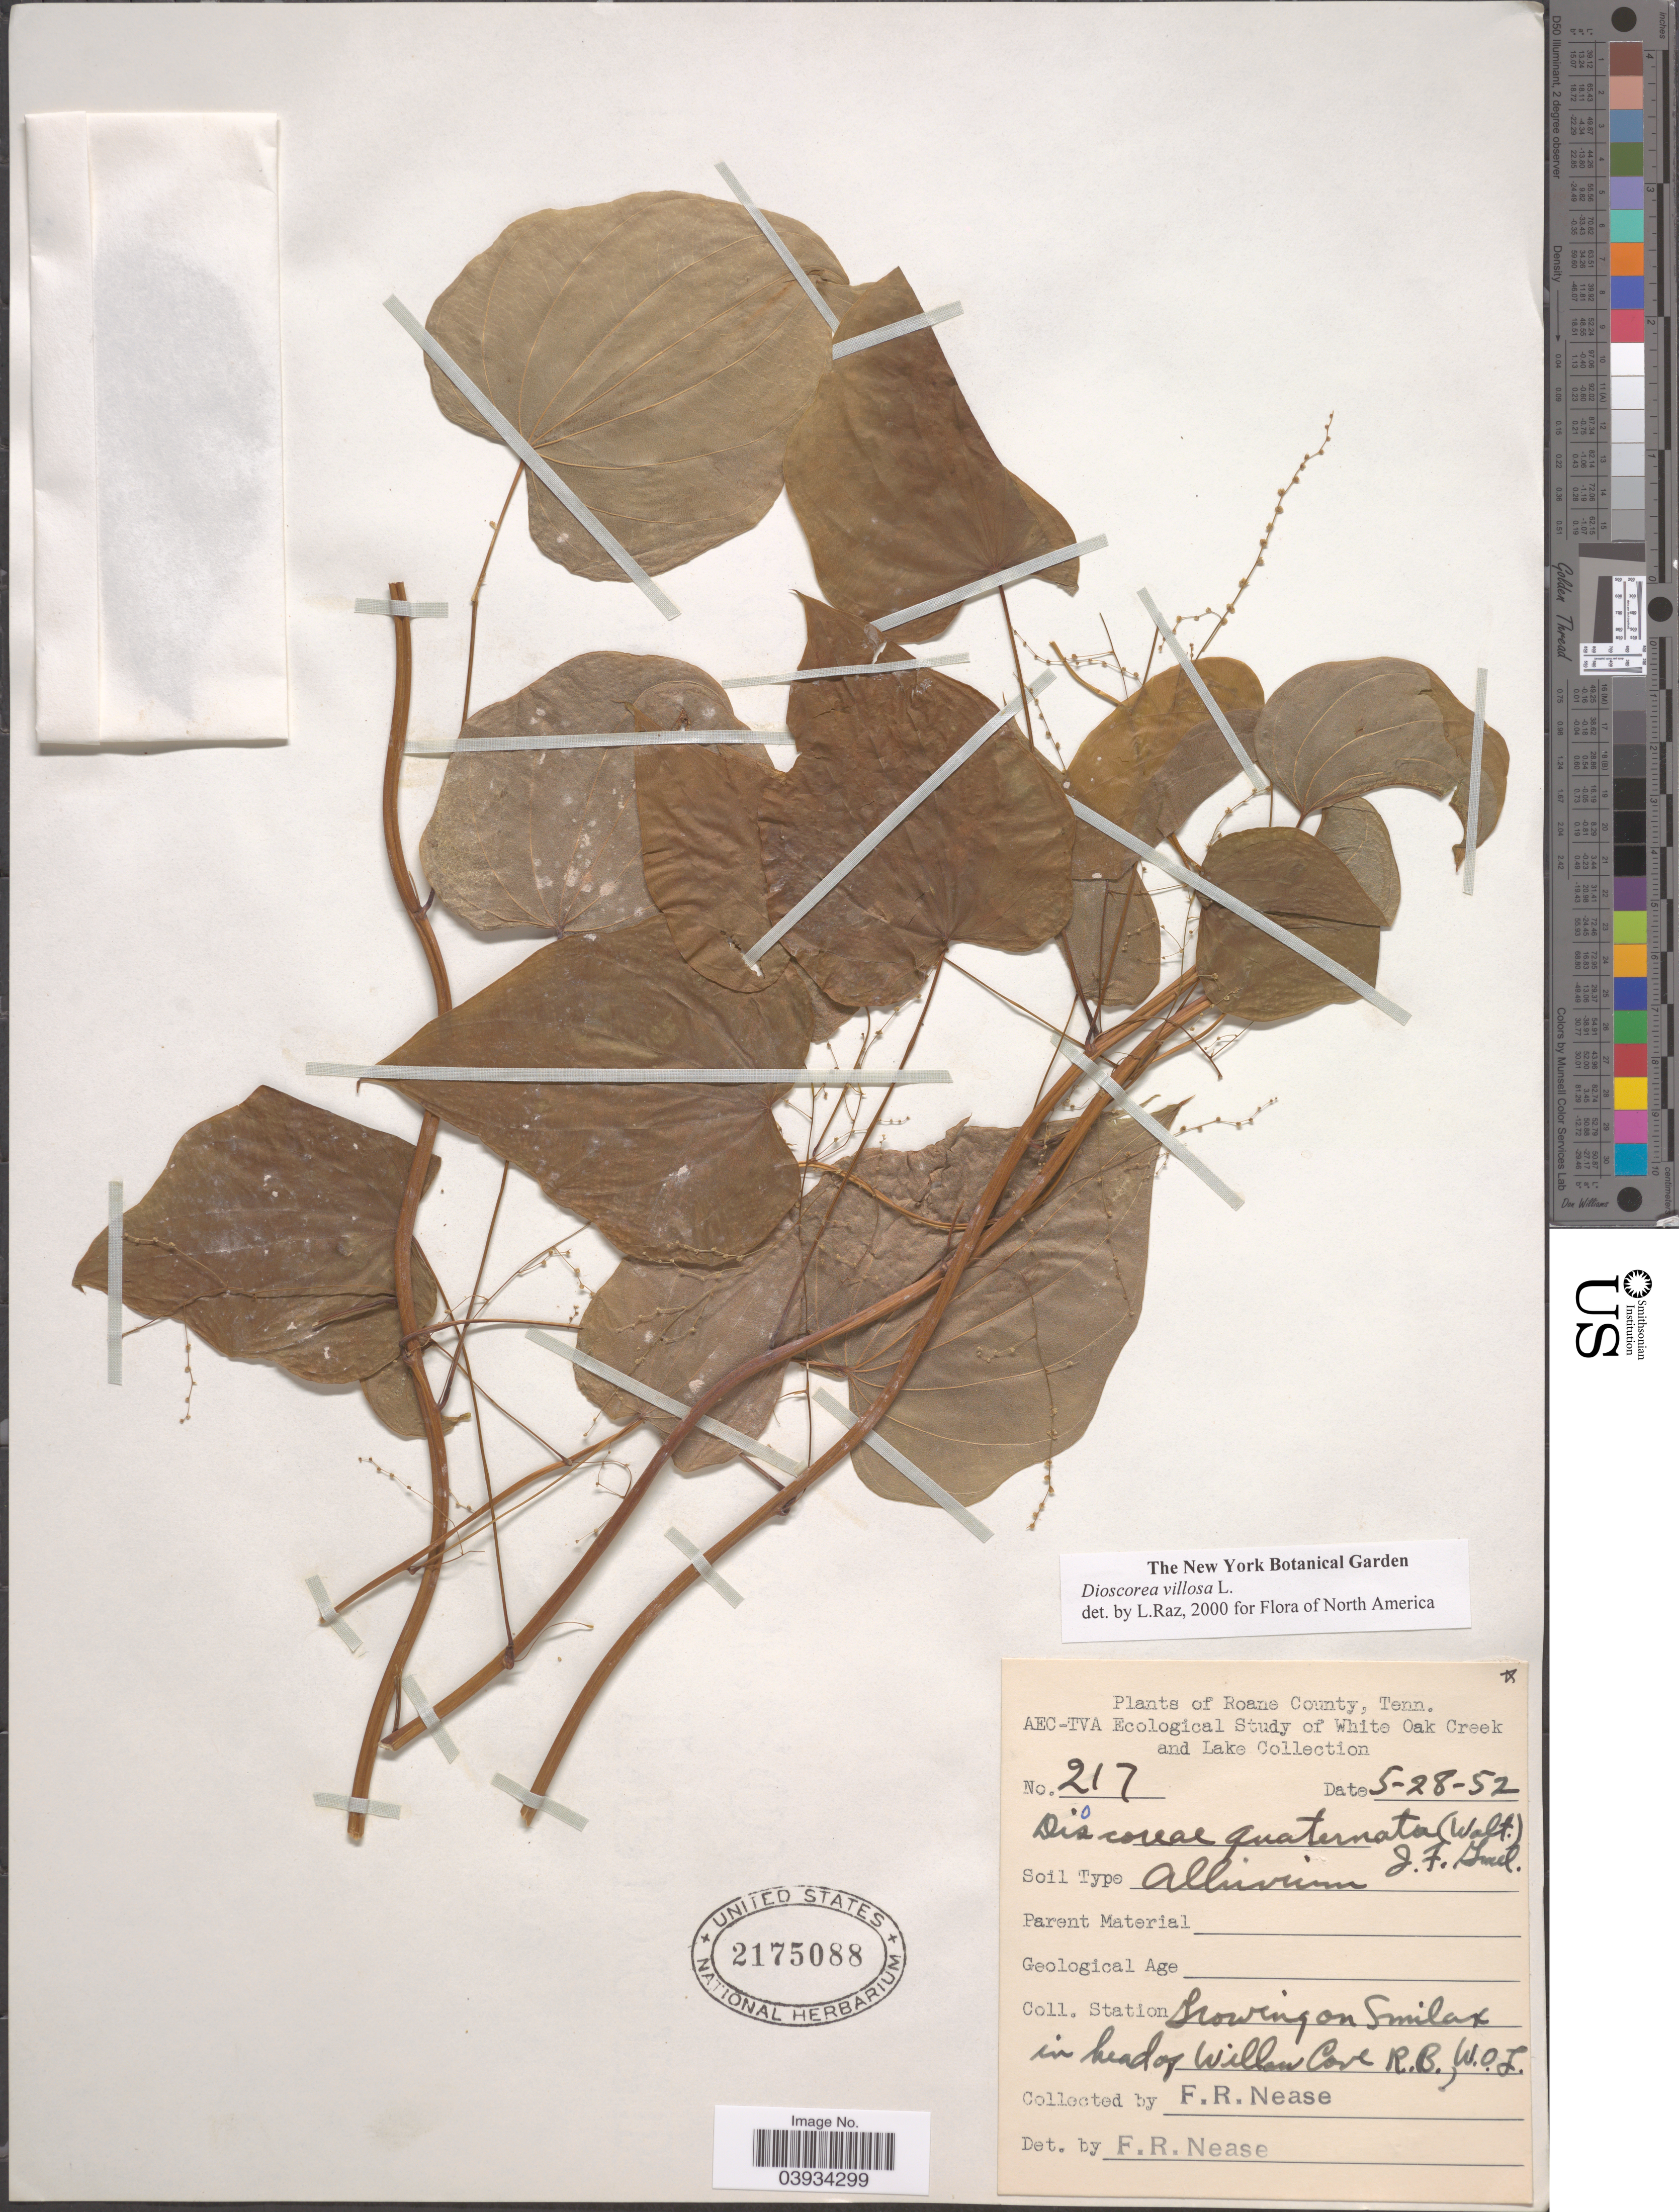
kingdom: Plantae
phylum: Tracheophyta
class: Liliopsida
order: Dioscoreales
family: Dioscoreaceae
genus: Dioscorea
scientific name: Dioscorea villosa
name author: L.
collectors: F. Nease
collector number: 217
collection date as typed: Transcribed d/m/y: 28/5/52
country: United States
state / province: Tennessee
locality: Roane County. Station Growing on Smilax in head of Willow Cove R.B., W.O.L.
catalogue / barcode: US 2175088